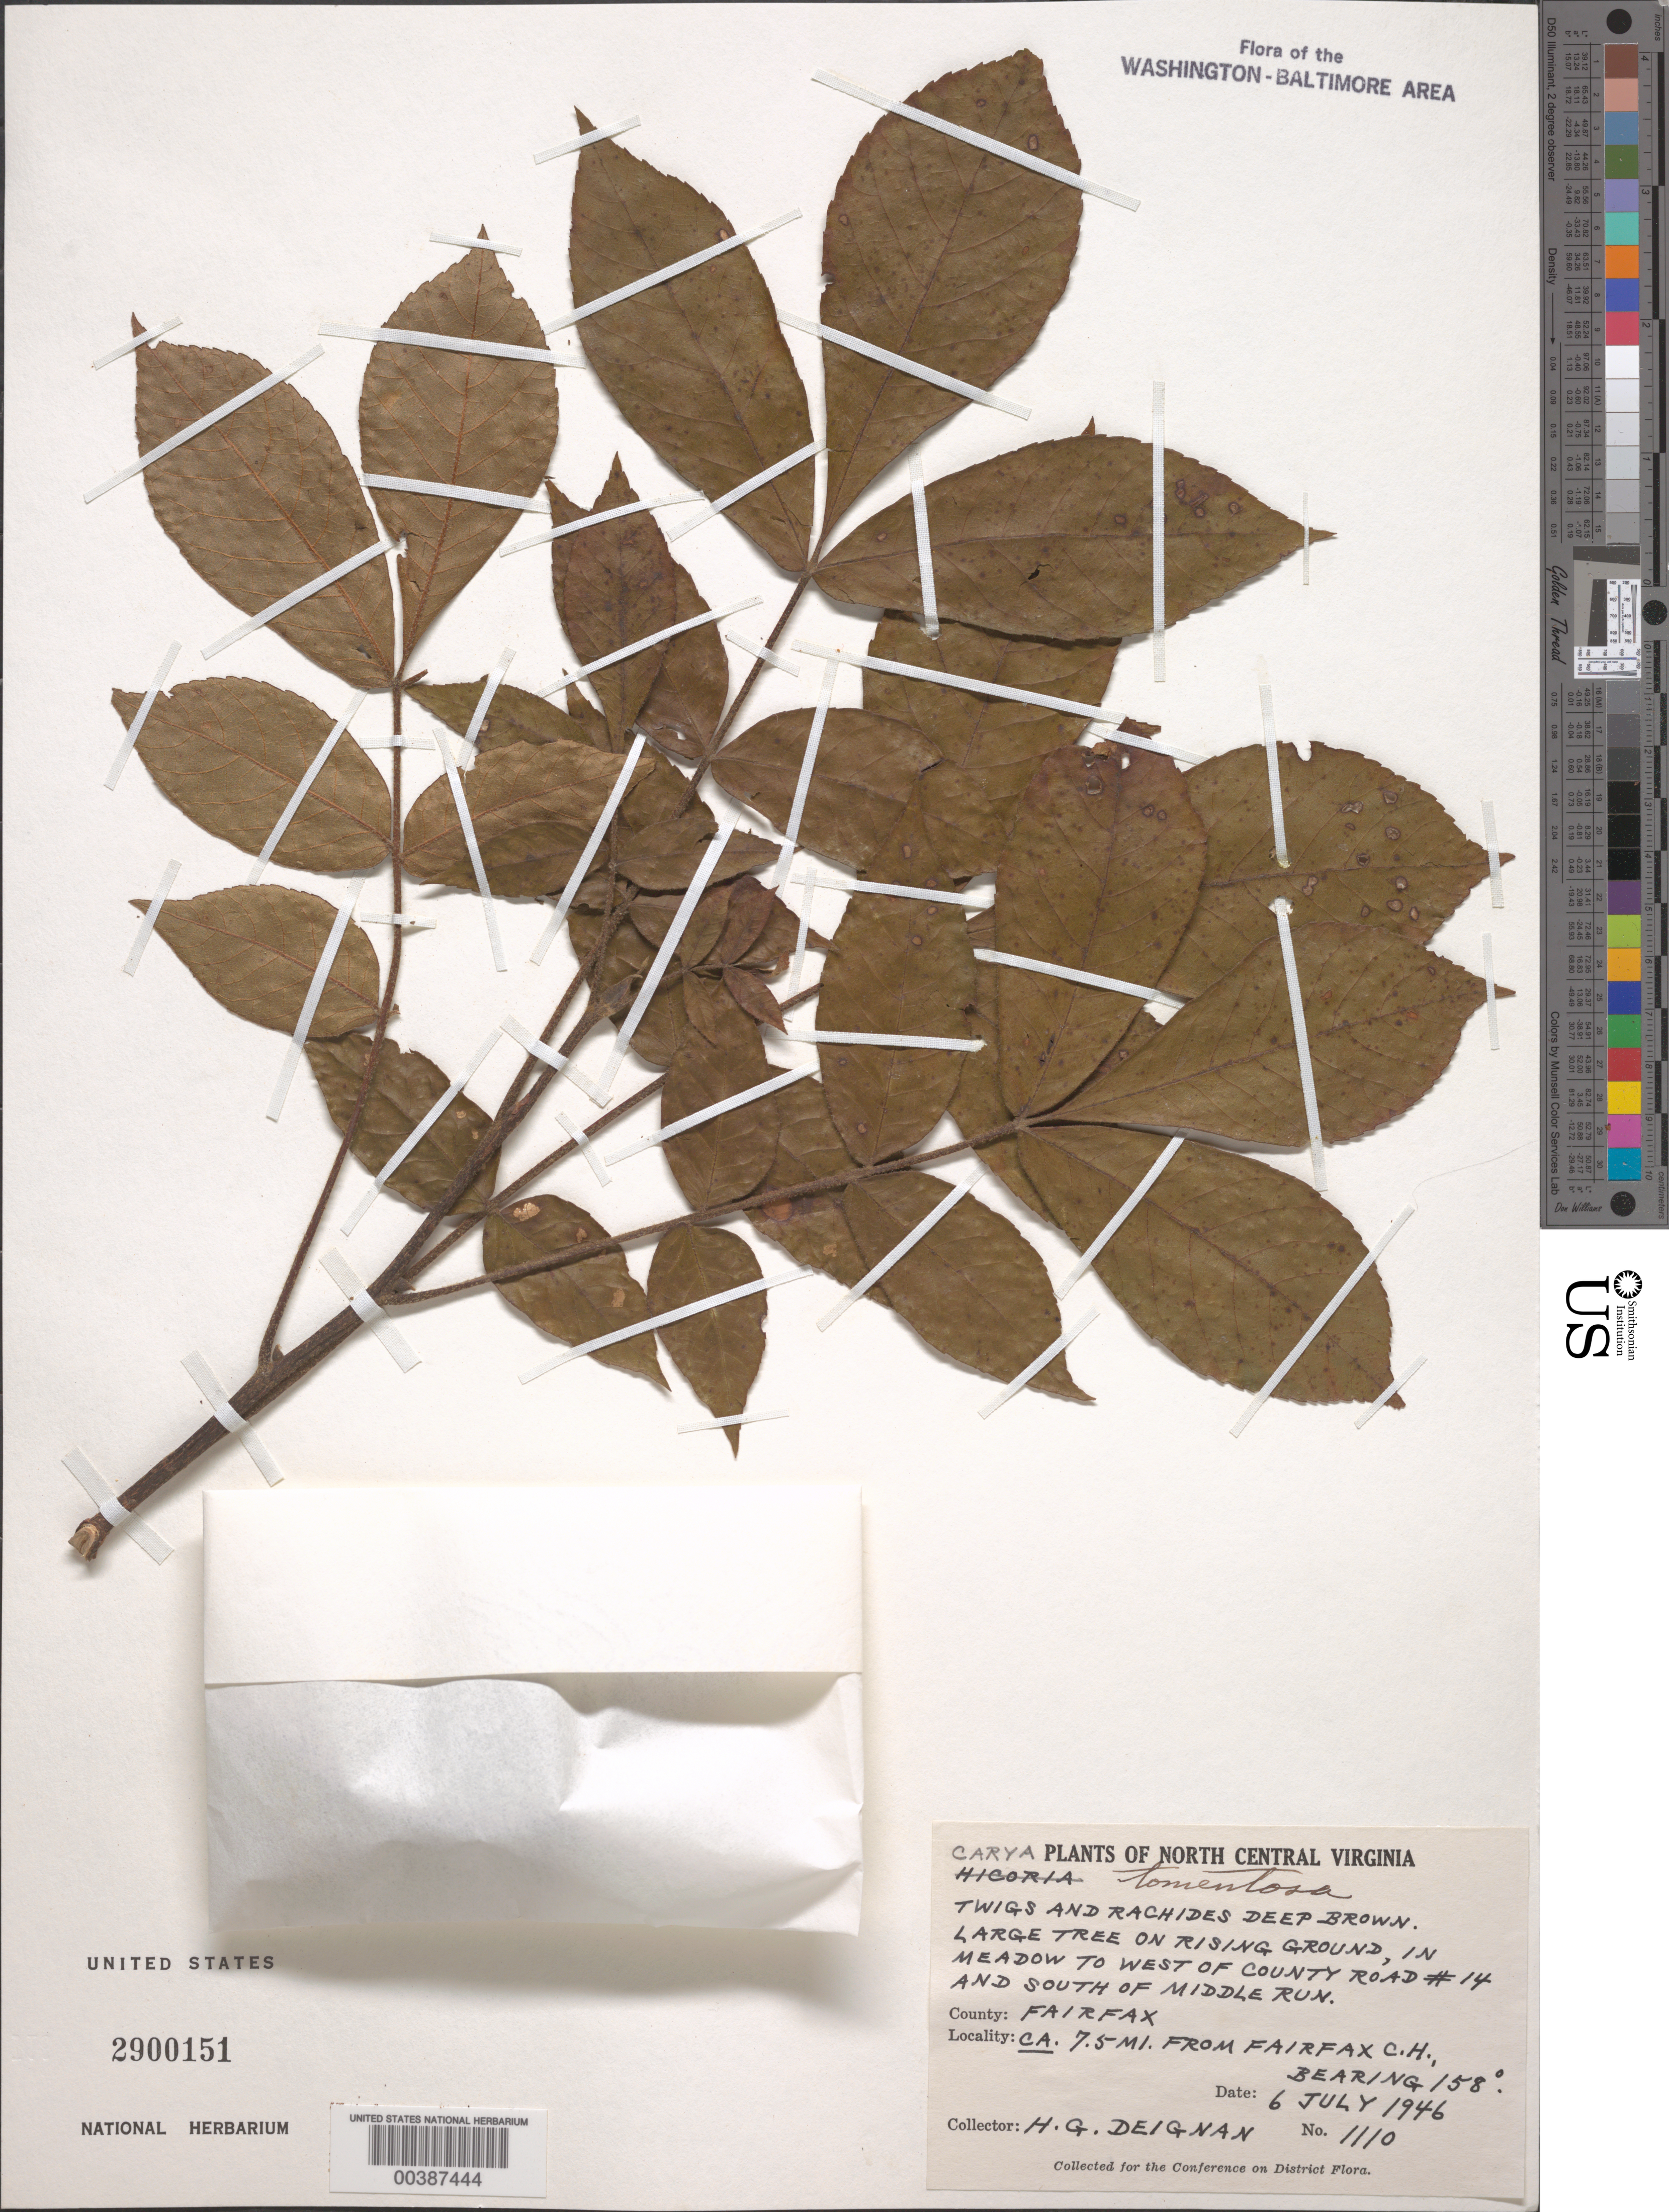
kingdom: Plantae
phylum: Tracheophyta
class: Magnoliopsida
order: Fagales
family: Juglandaceae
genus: Carya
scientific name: Carya tomentosa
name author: (Lam.) Nutt.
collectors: H. Deignan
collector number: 1110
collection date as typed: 06 Jul 1946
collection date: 1946-07-06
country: United States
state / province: Virginia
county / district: Fairfax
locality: West of County Road 14 and south of Middle Run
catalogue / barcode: US 2900151